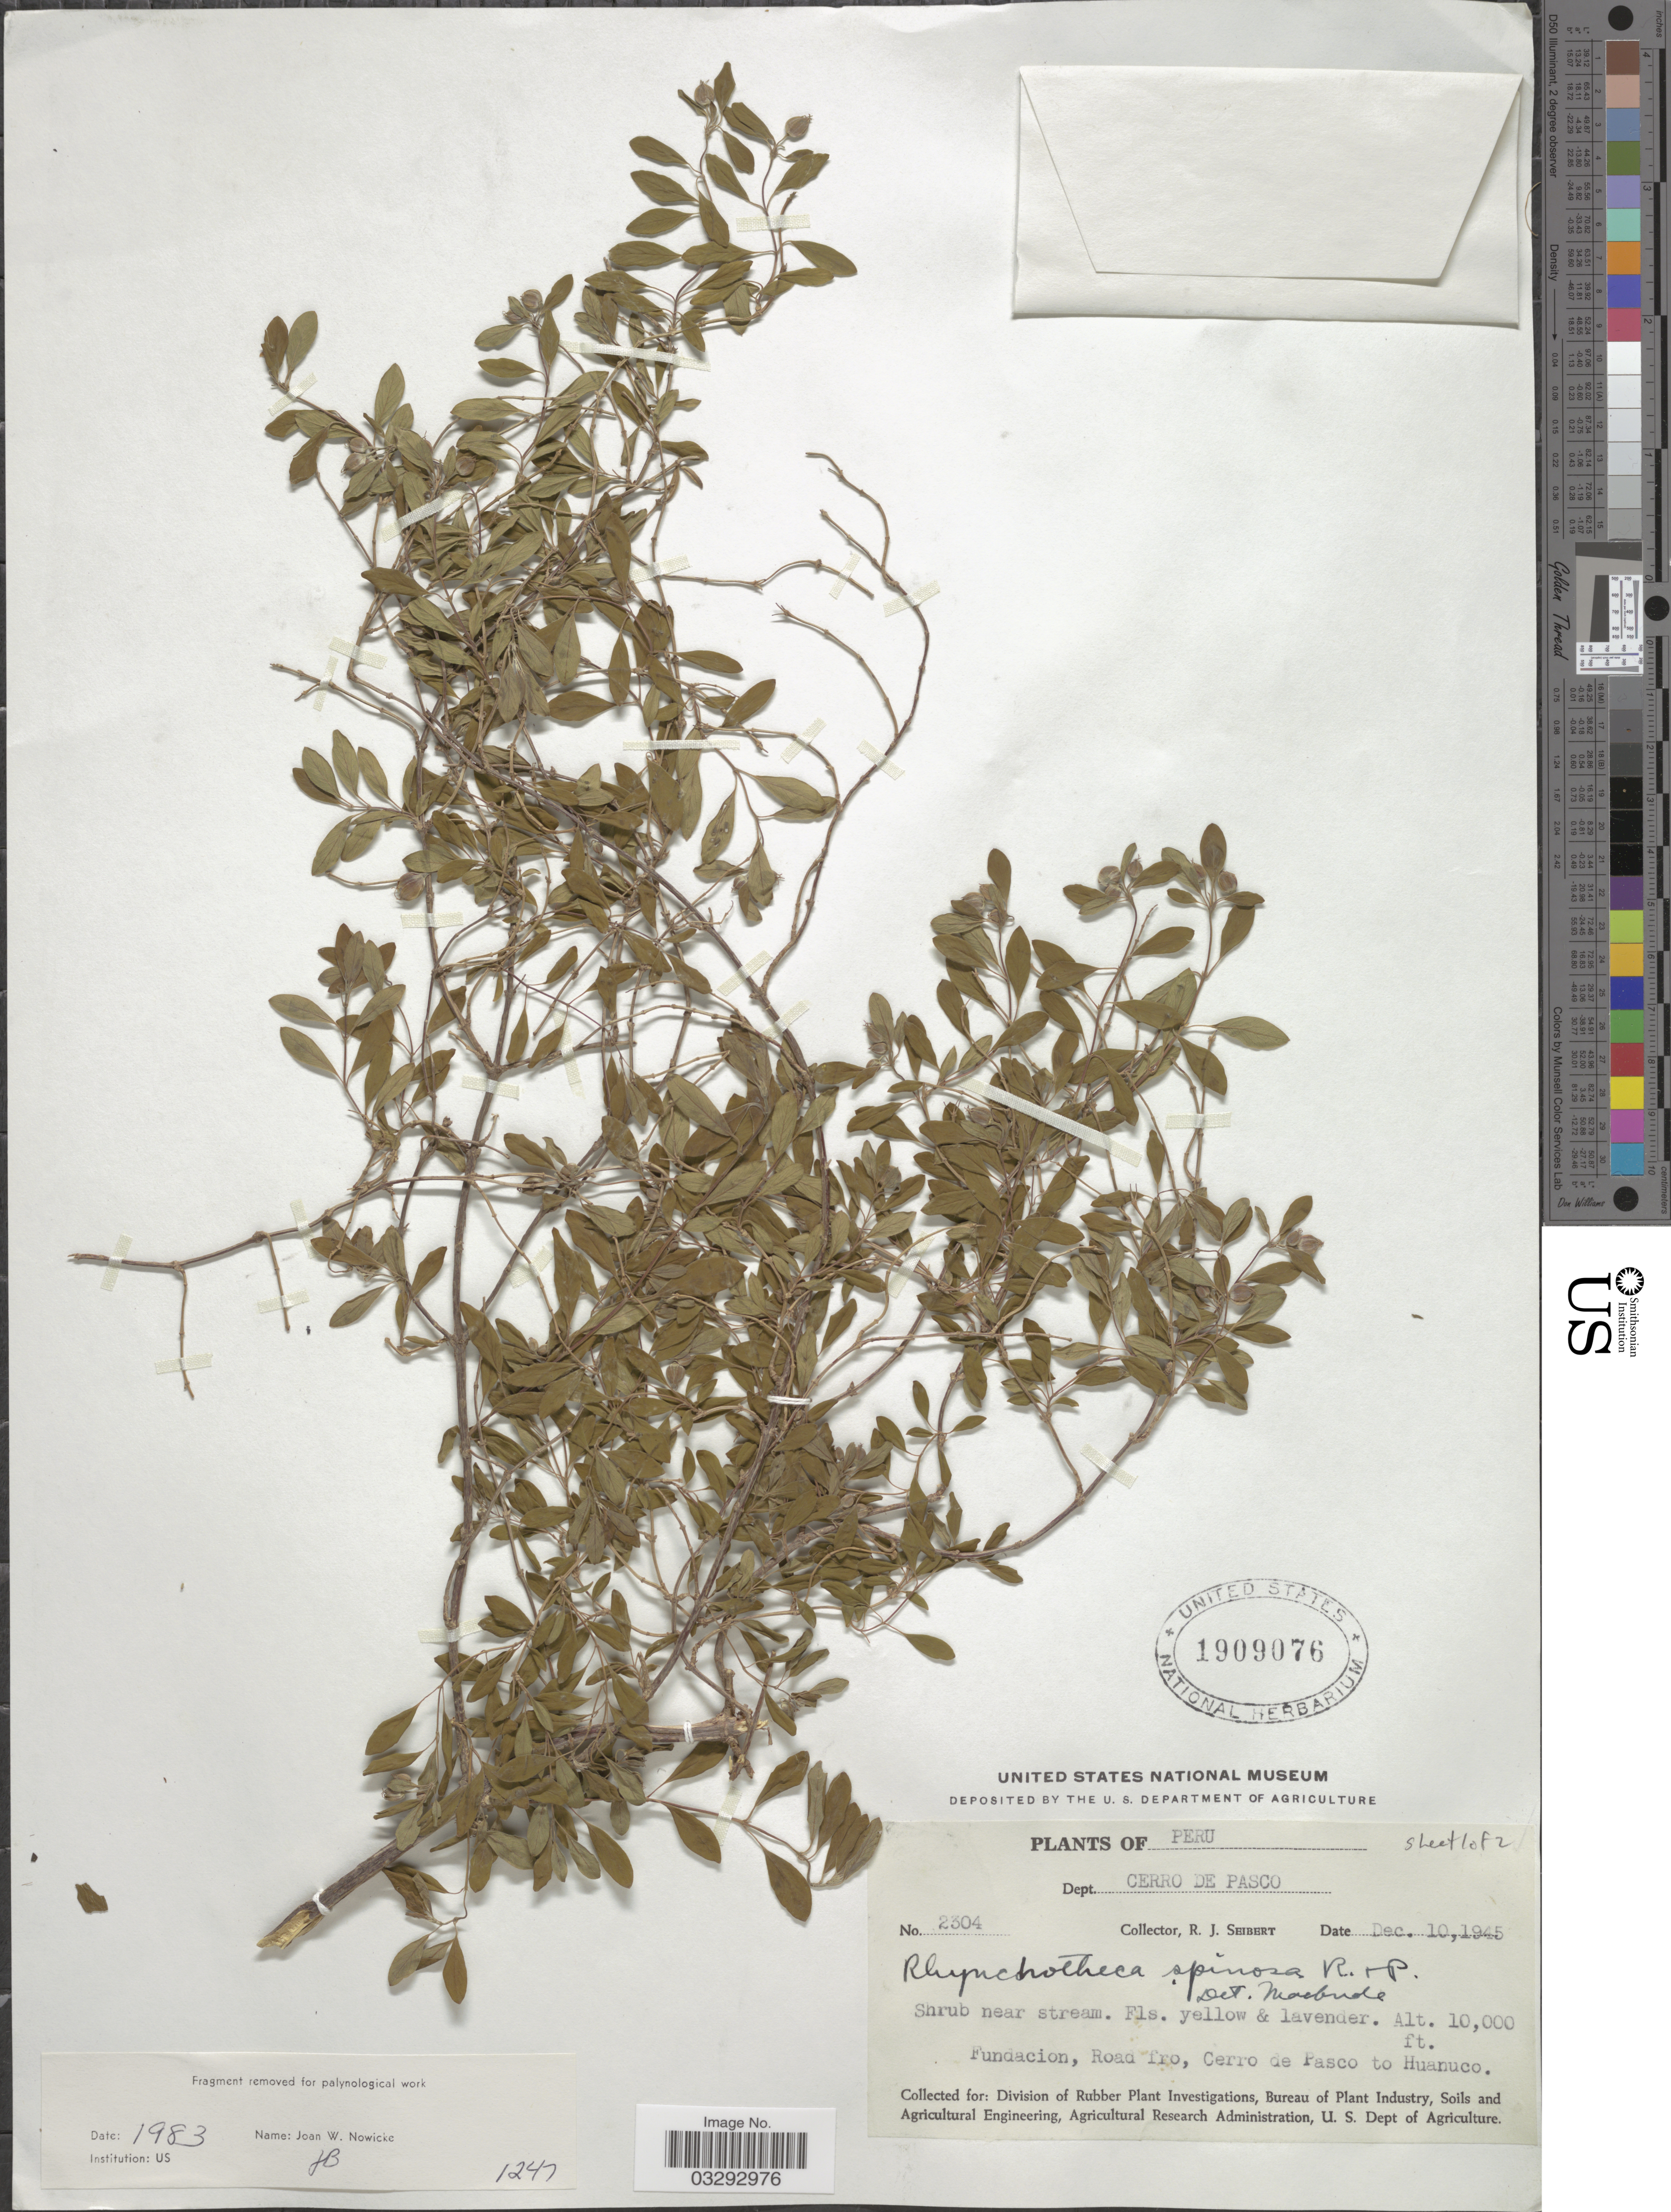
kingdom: Plantae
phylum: Tracheophyta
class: Magnoliopsida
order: Geraniales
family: Vivianiaceae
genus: Rhynchotheca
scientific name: Rhynchotheca spinosa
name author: Ruiz & Pav.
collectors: R. J. Seibert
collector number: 2304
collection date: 1945-12-10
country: Peru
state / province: Pasco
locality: Dept. Cerro de Pasco, Fundacion, Road from Cerro de Paco to Huanuco.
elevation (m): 3048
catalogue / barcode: US 1909076